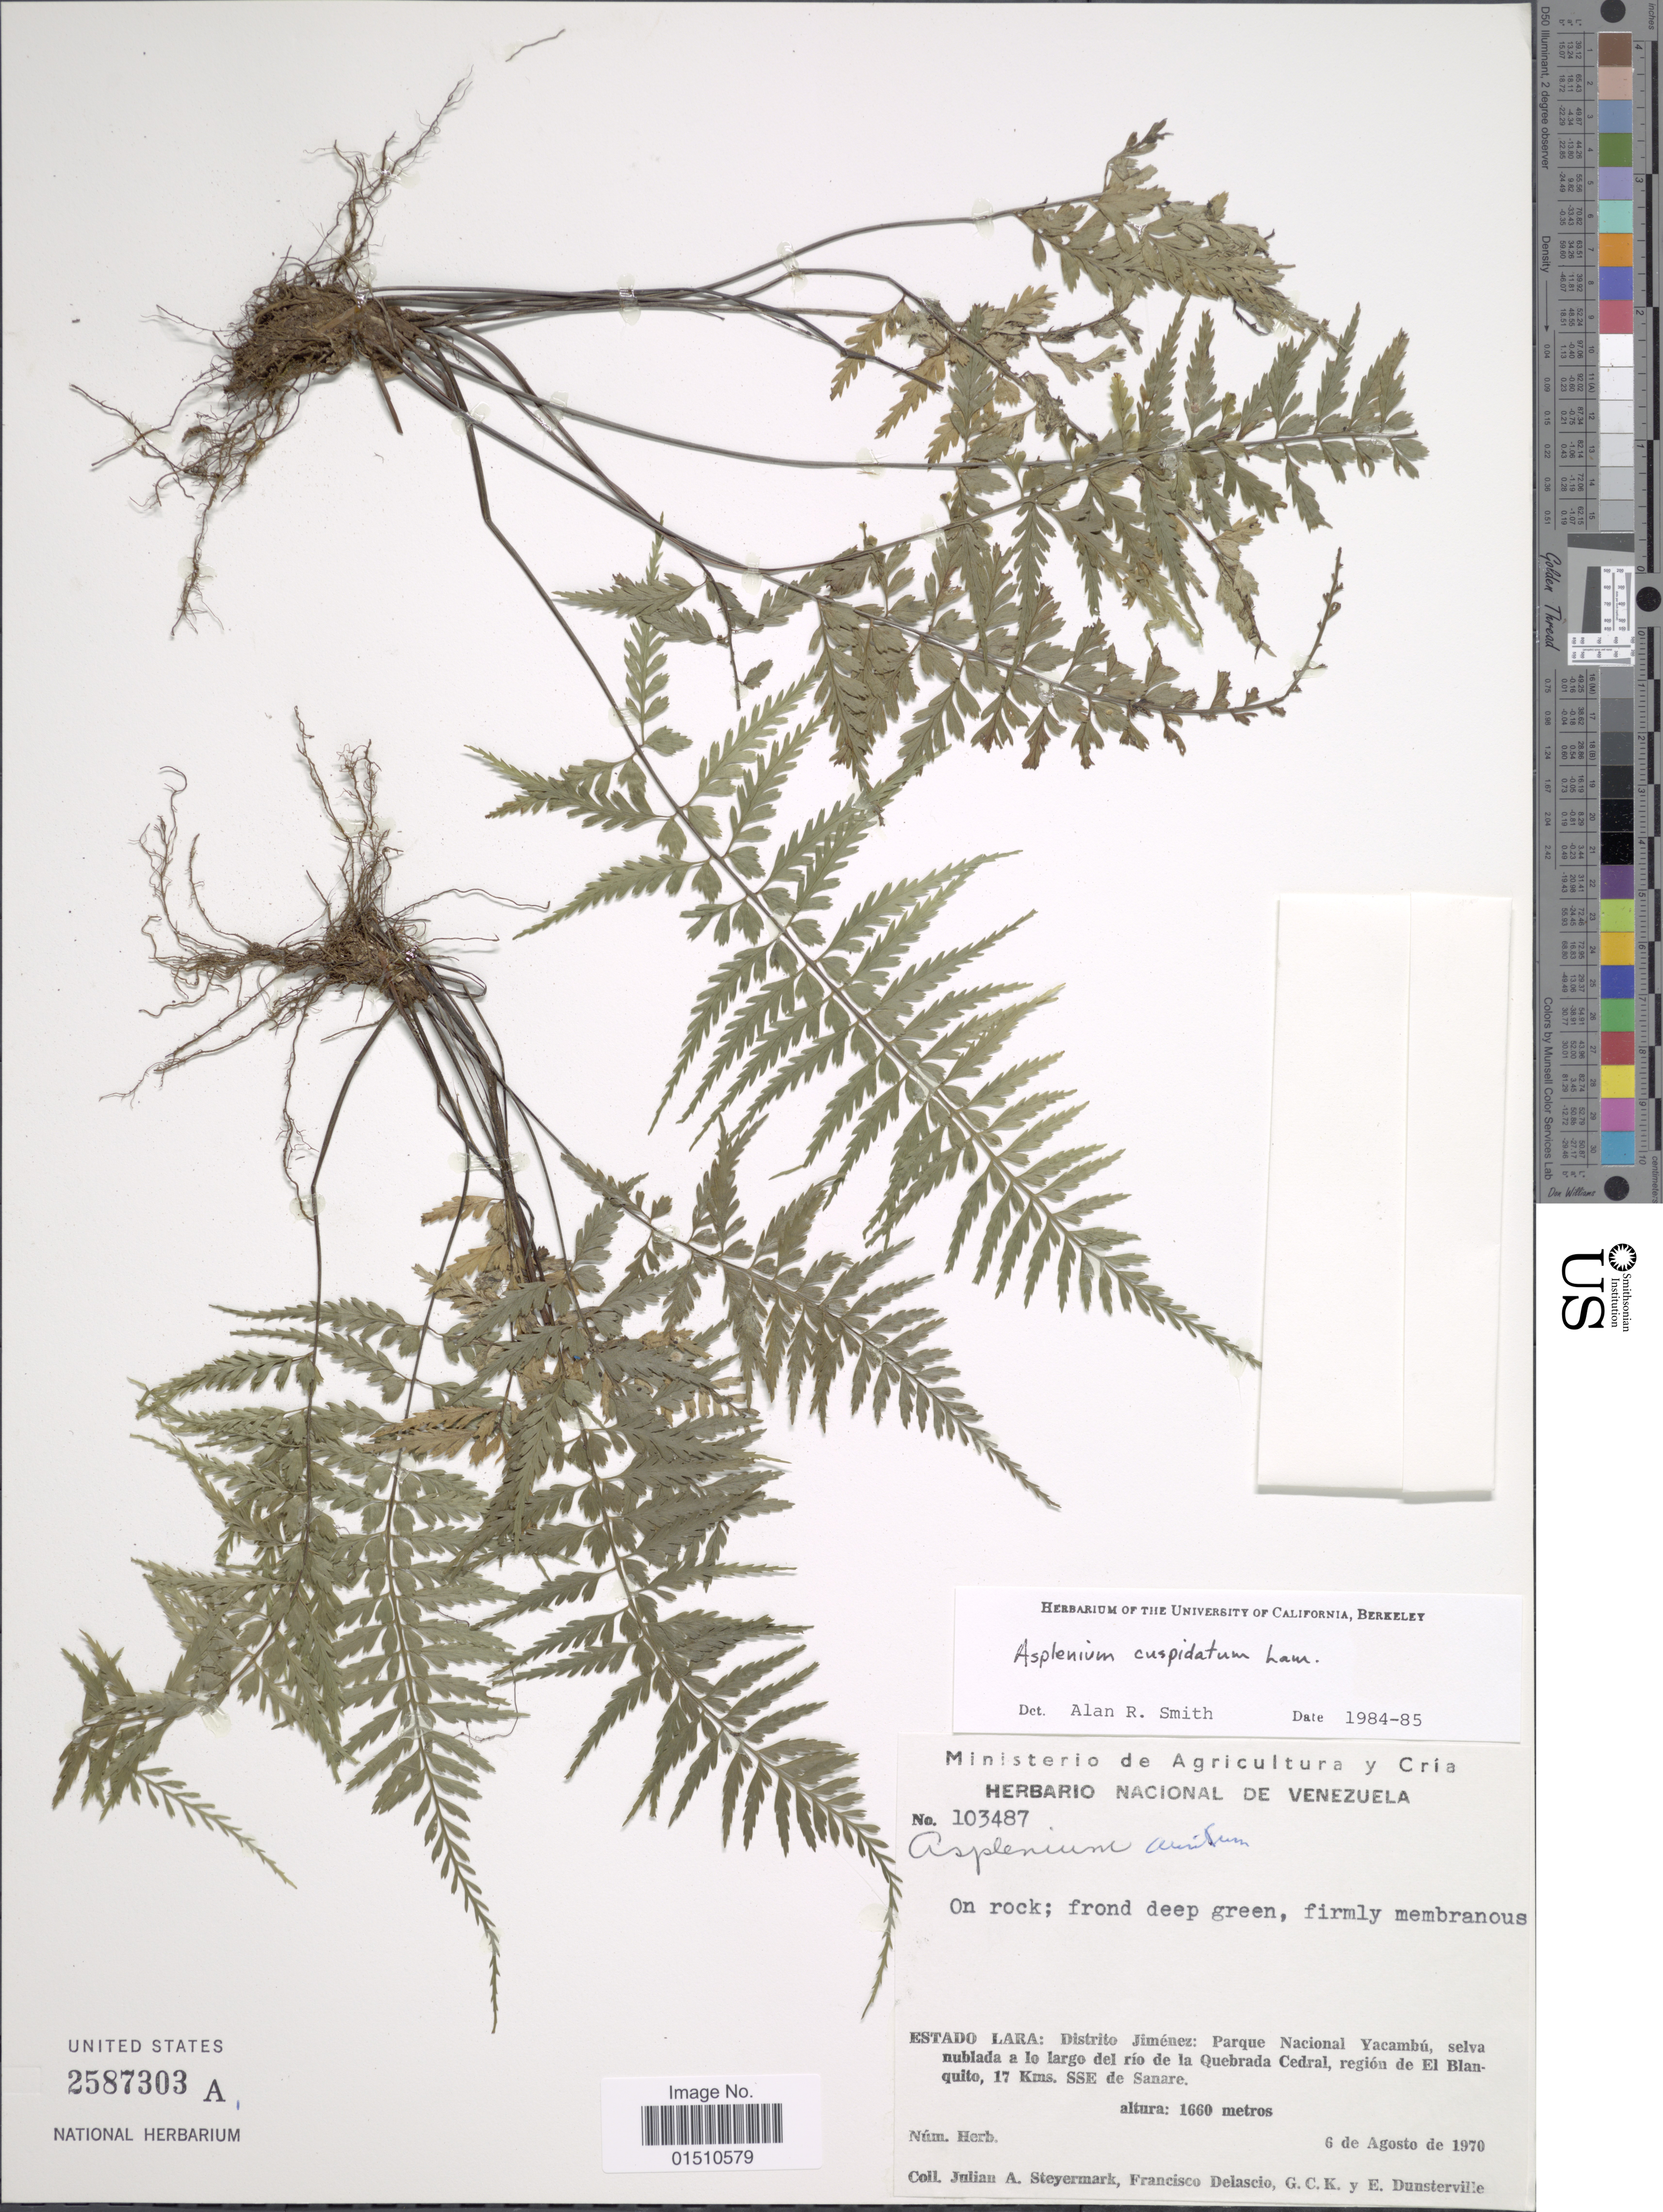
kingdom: Plantae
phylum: Tracheophyta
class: Polypodiopsida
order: Polypodiales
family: Aspleniaceae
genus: Asplenium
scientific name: Asplenium cuspidatum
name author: Lam.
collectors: J. Steyermark, F. Delascio C., G. C. K. Dunsterville & E. Dunsterville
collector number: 103487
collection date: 1970-08-06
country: Venezuela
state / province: Lara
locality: Venezuela, Setado Lara: Distrito Jimenez: Parque Nacional Yacambu, selva nublada a lo largo del rio de la Quebrada Cedral, region de El Blanquito, 17 Kms. SSE de Sanare.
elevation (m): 1660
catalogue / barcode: US 2587303A